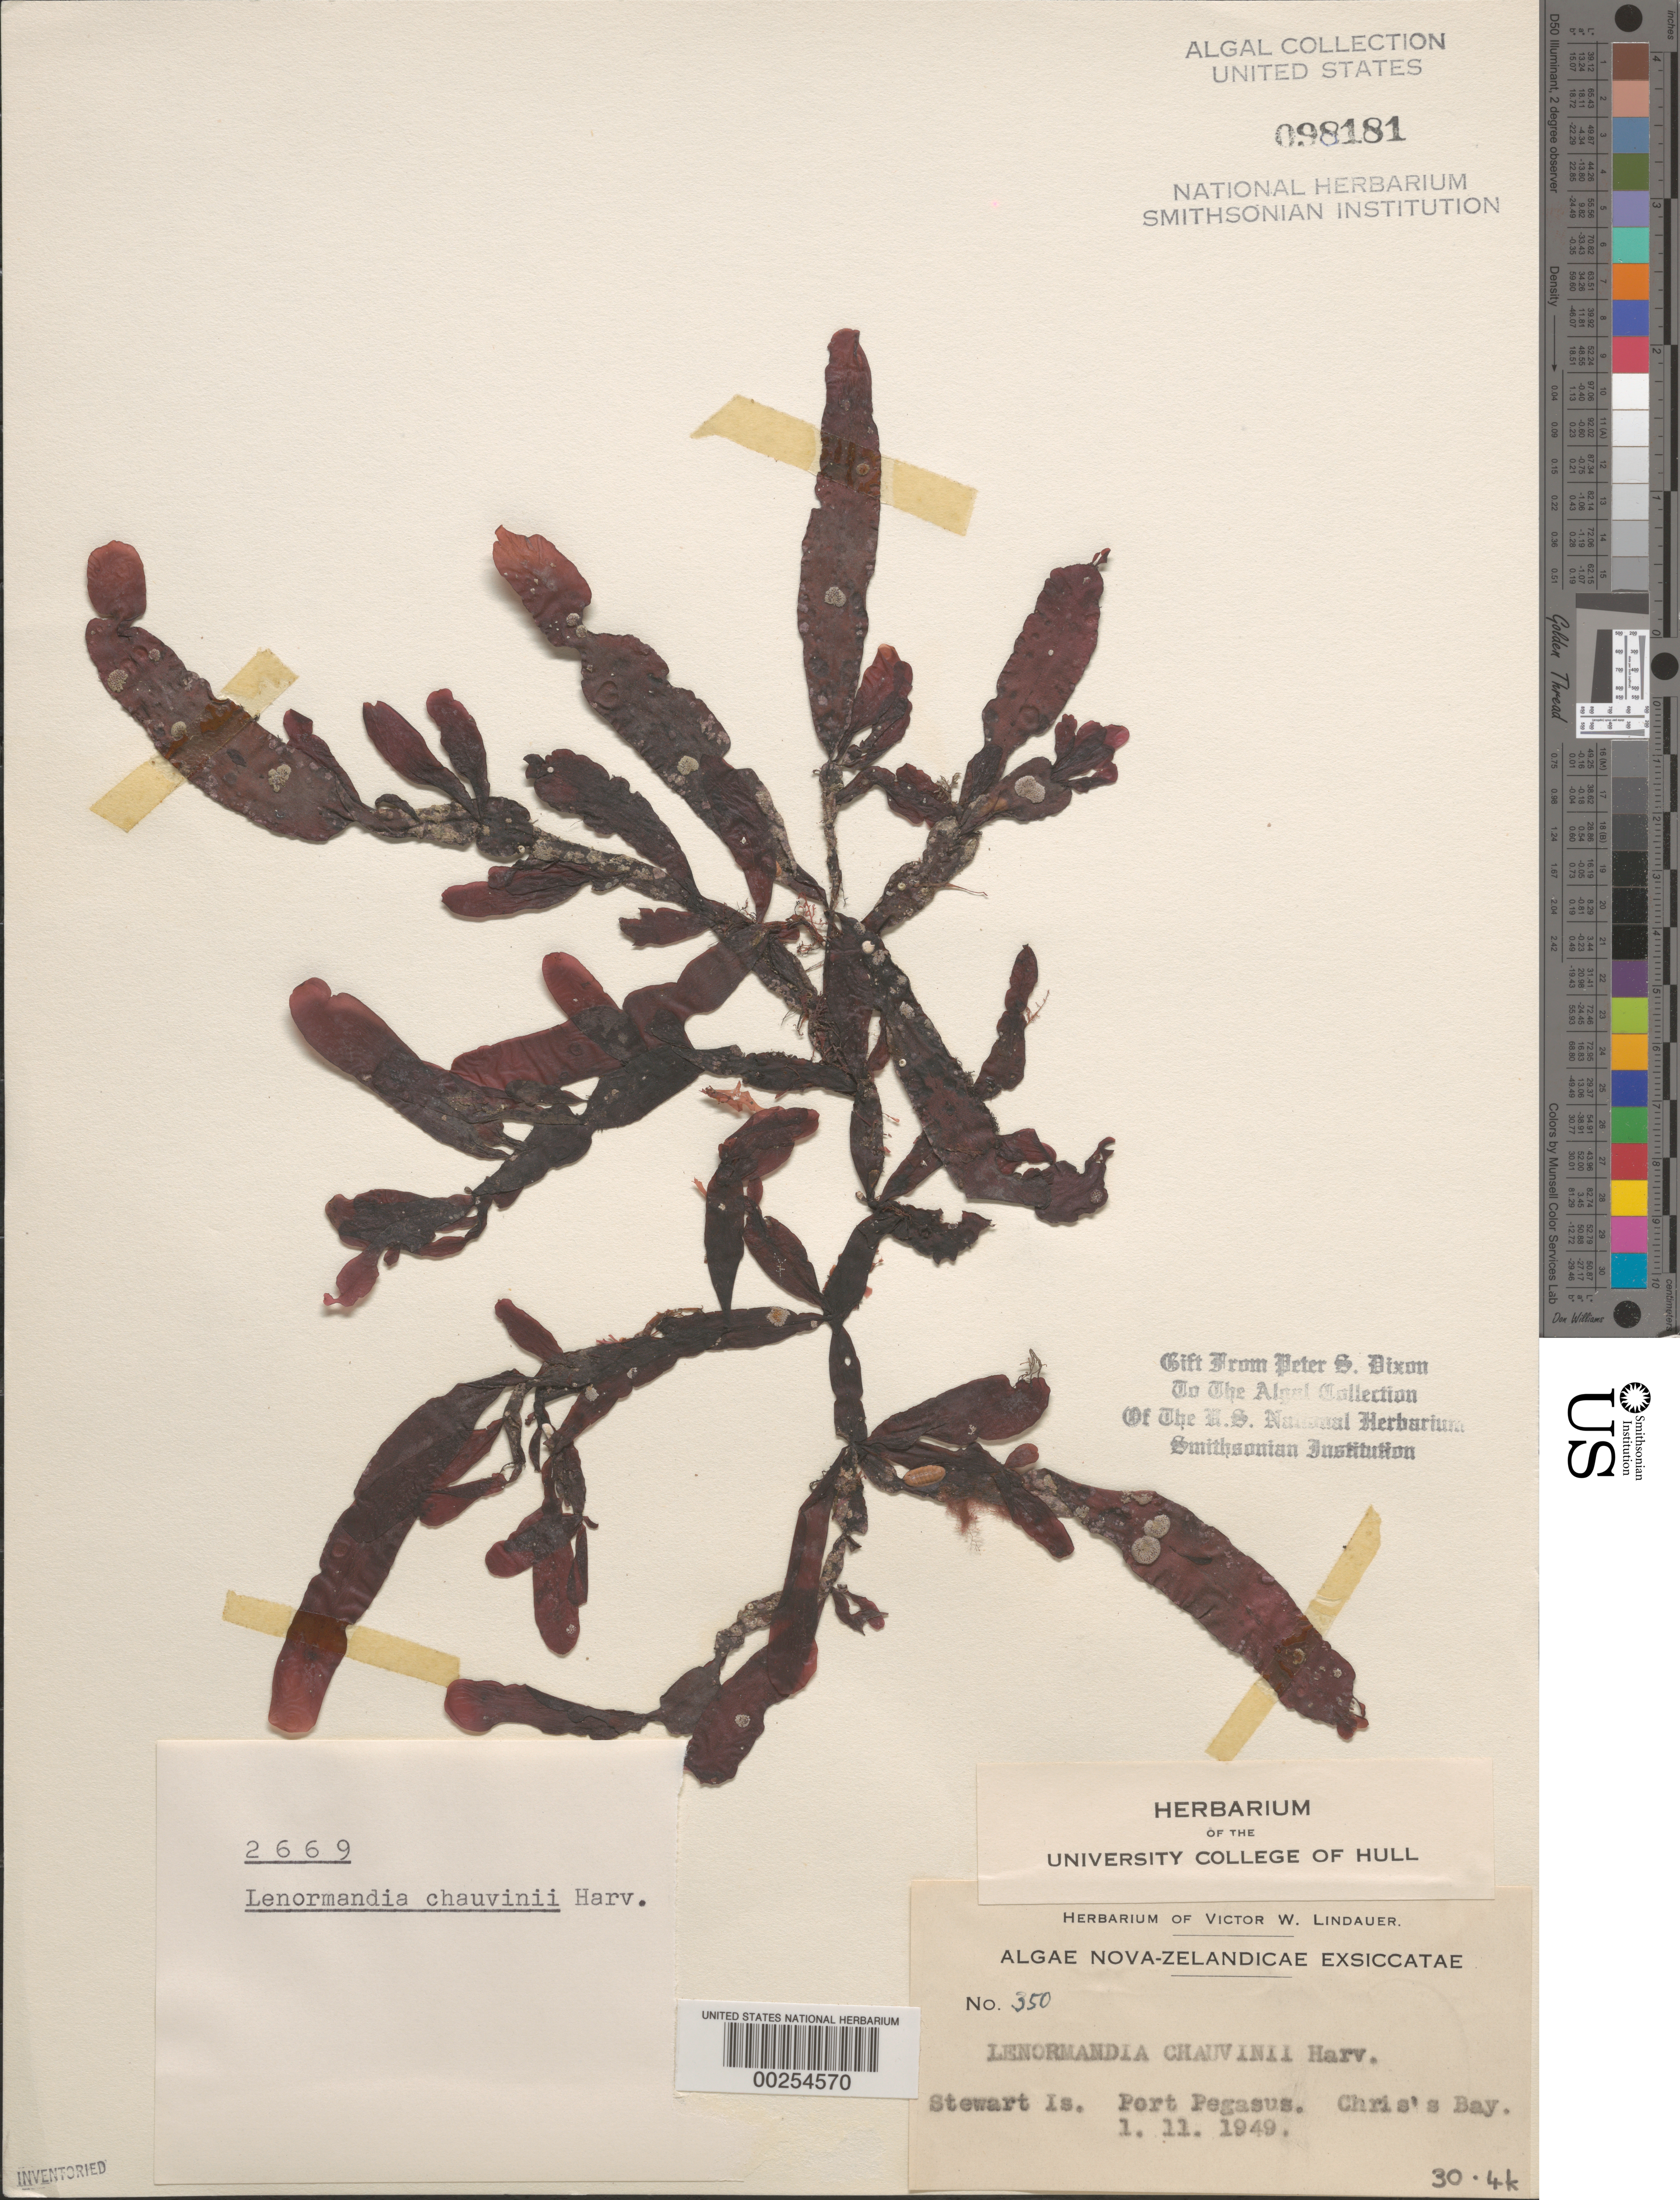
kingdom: Plantae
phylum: Rhodophyta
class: Florideophyceae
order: Ceramiales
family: Rhodomelaceae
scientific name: Lenormandia chauvinii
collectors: V. Lindauer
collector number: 350 & PSD 2669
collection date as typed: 01 Nov 1949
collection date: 1949-11-01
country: New Zealand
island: Stewart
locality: Port pegasus, chris' bay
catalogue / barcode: US 98181